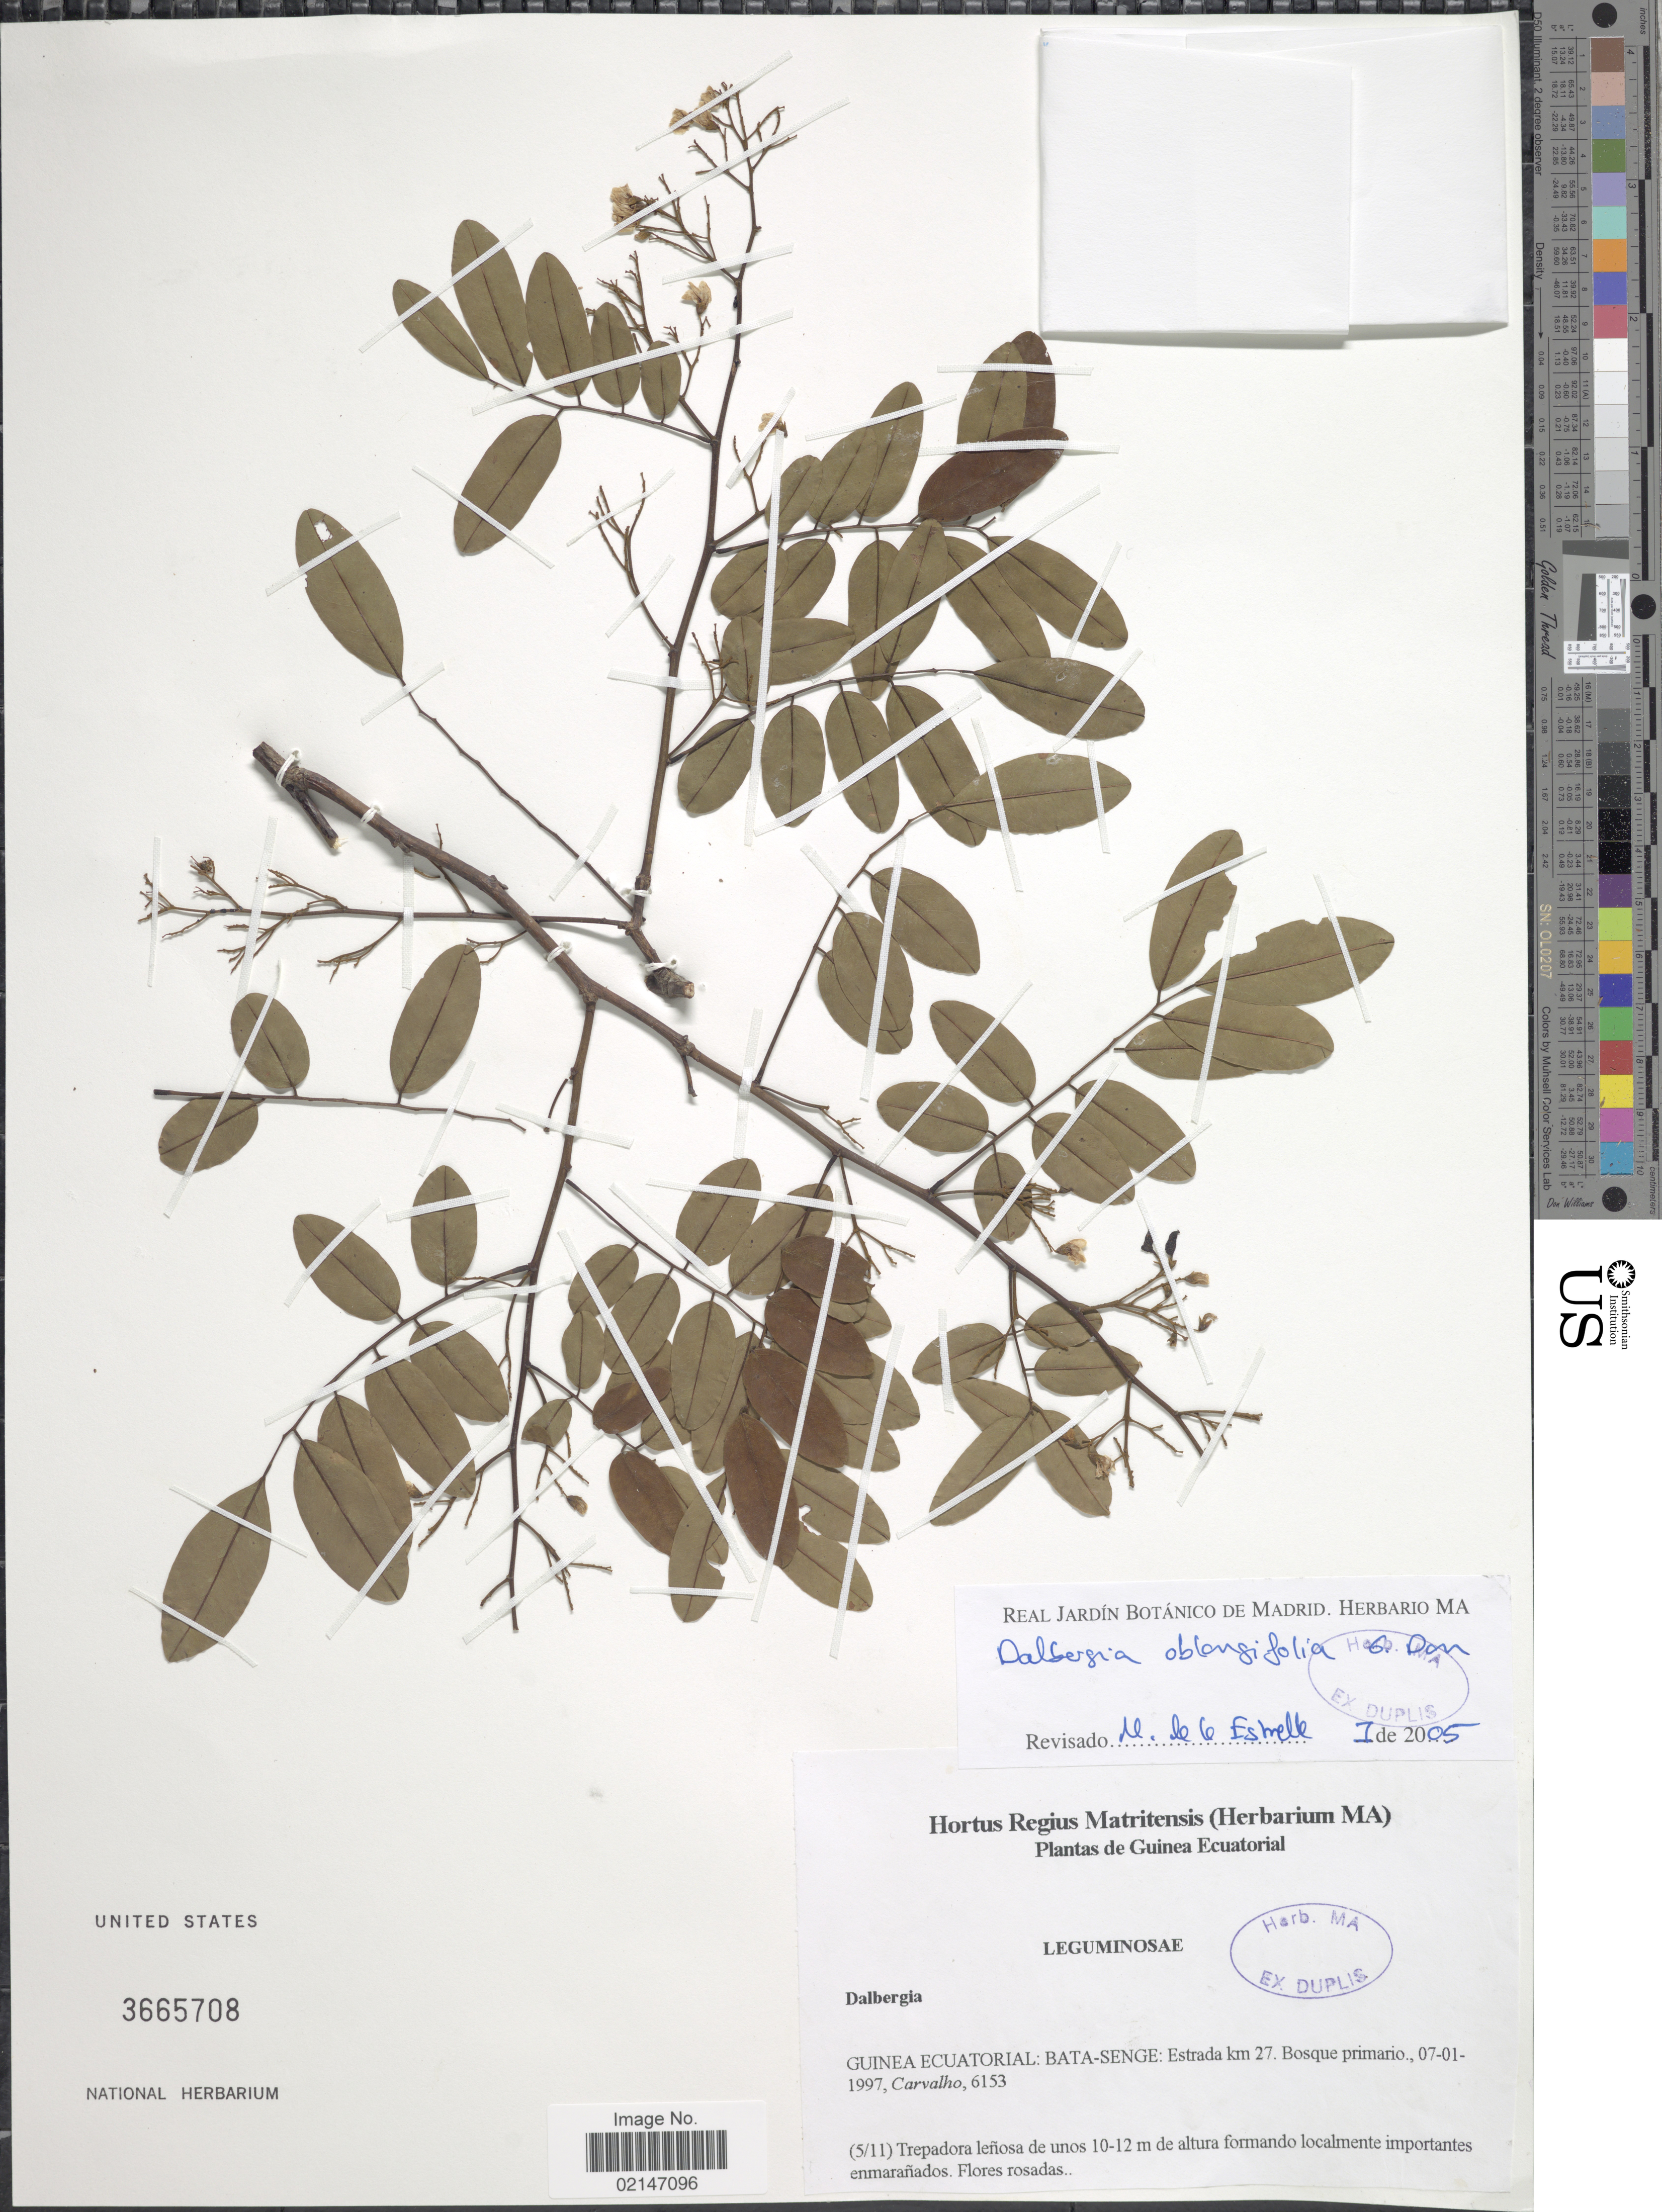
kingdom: Plantae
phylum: Tracheophyta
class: Magnoliopsida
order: Fabales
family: Fabaceae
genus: Dalbergia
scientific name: Dalbergia oblongifolia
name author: G. Don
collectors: Carvalho, --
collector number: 6153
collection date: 1997-01-07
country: Equatorial Guinea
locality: Bata-Senge: estrada km 27. Bosque primario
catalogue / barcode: US 3665708